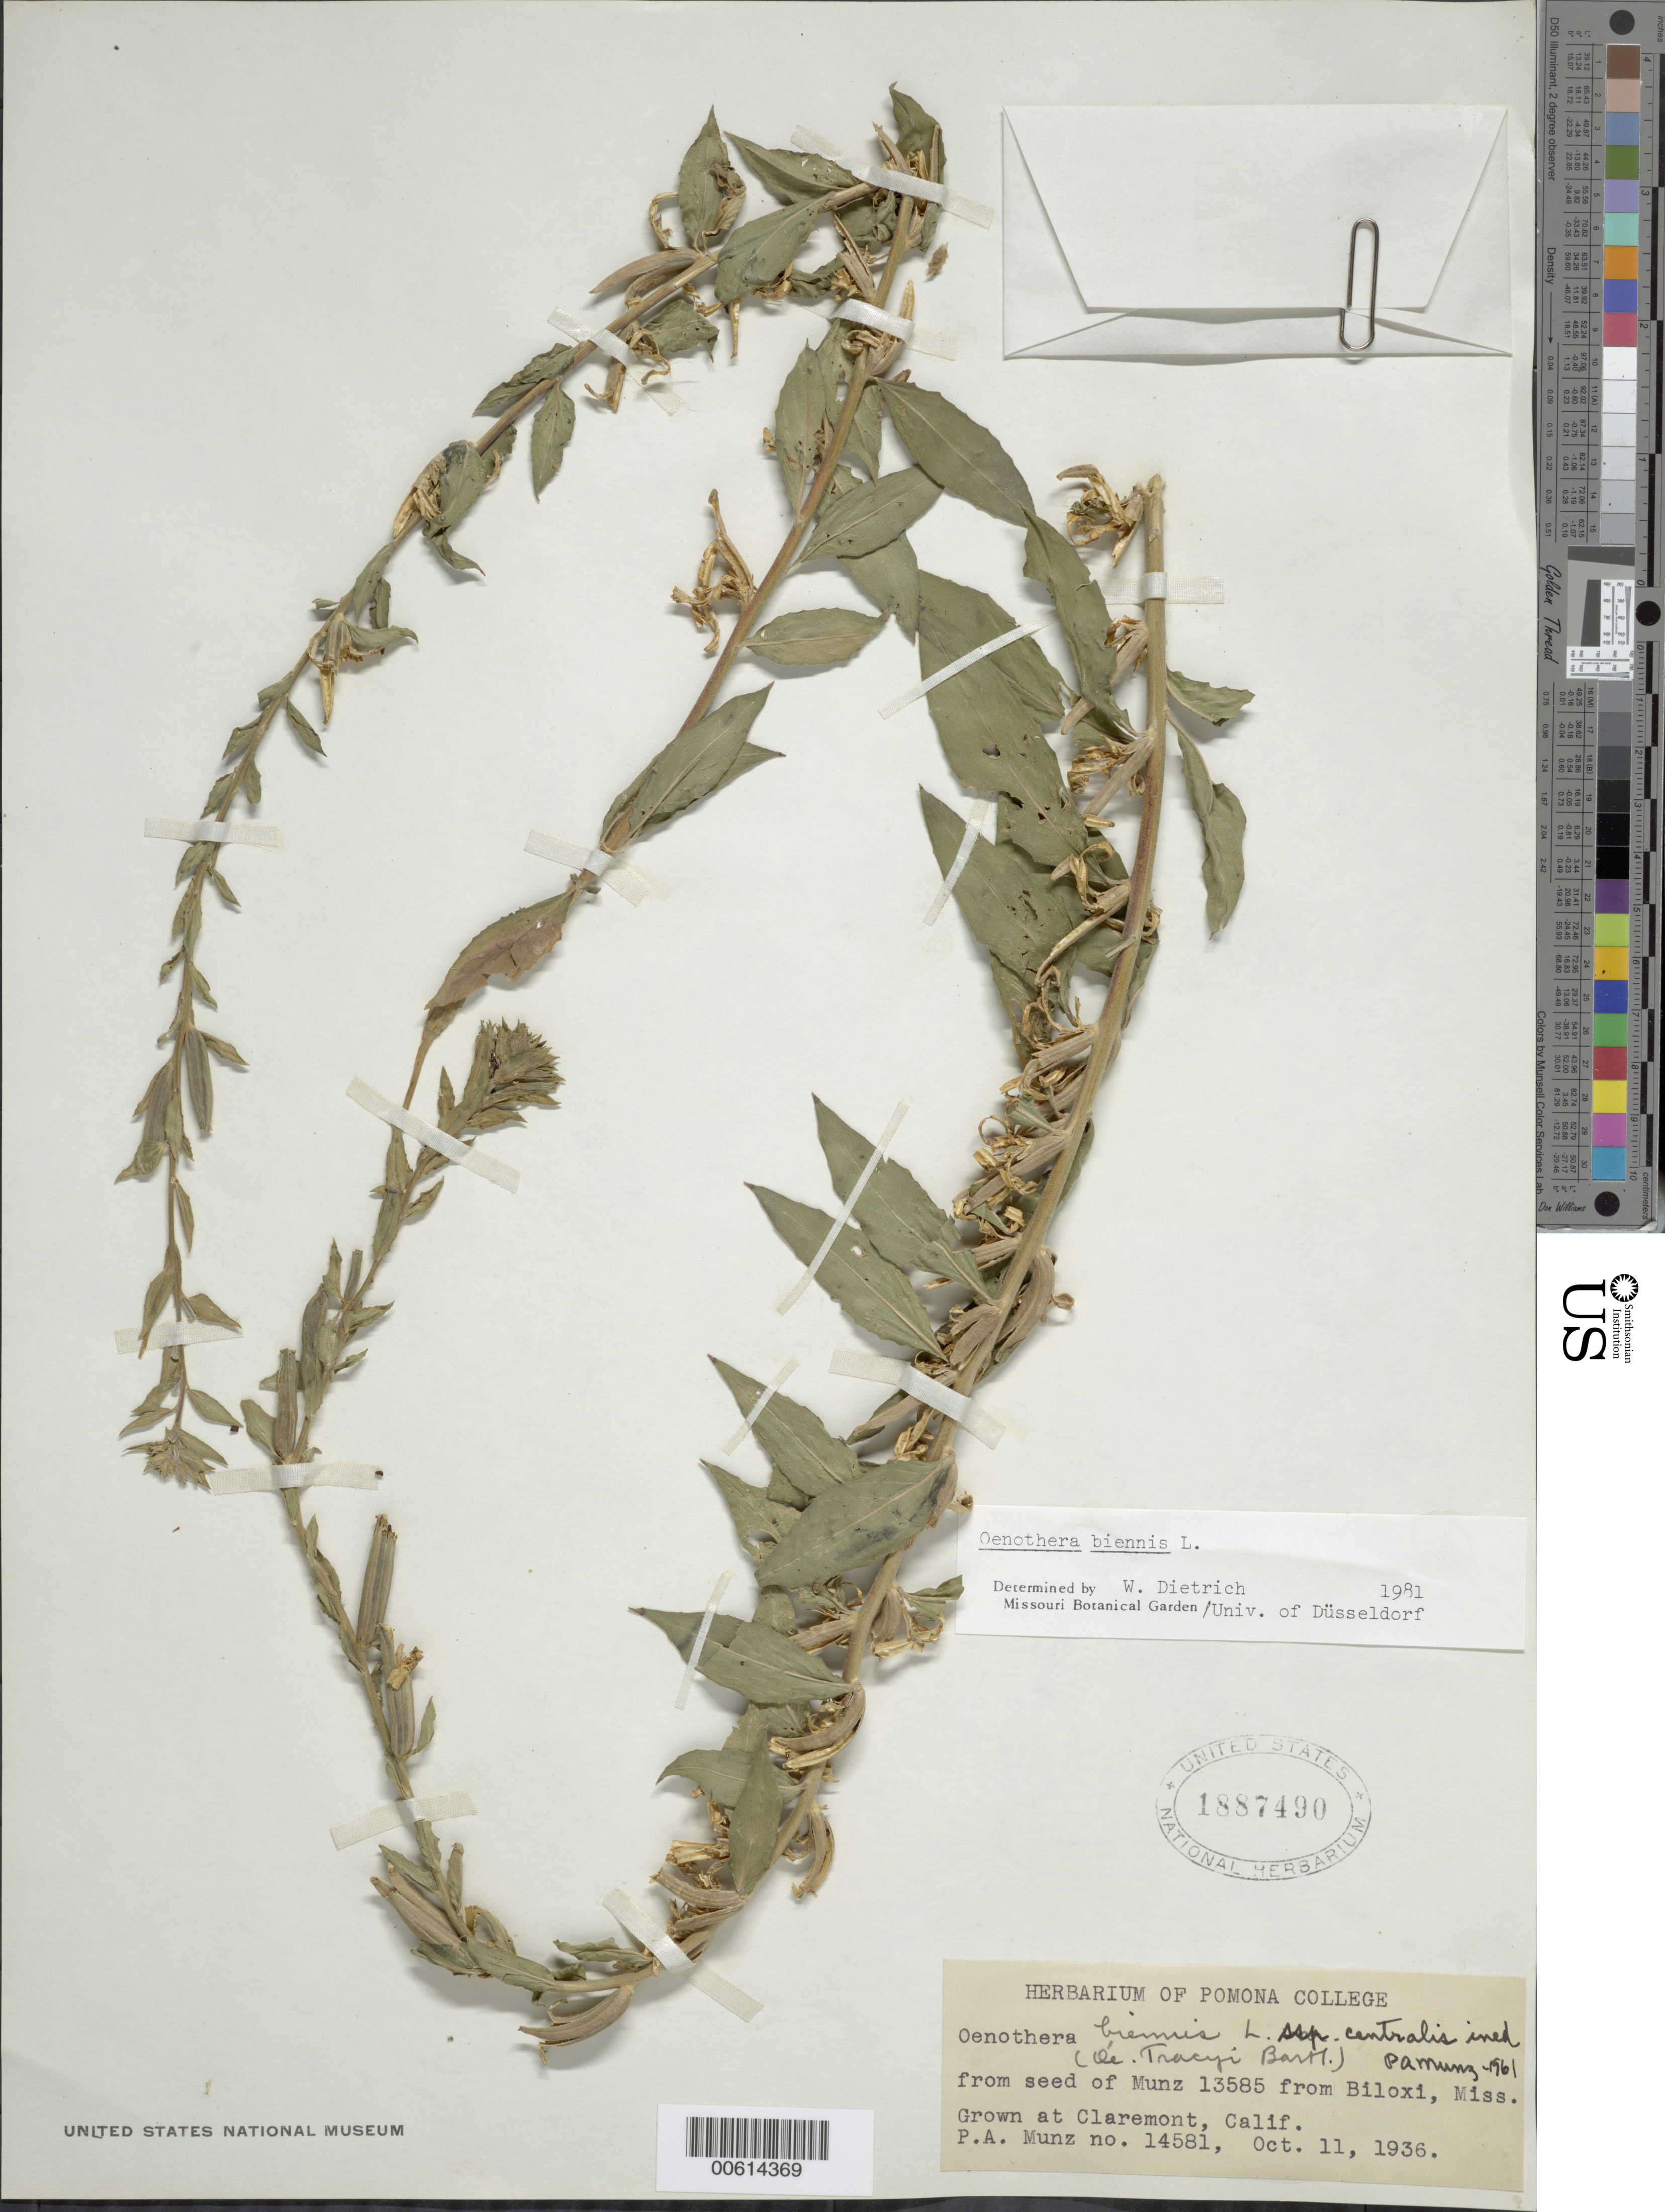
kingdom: Plantae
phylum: Tracheophyta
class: Magnoliopsida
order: Myrtales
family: Onagraceae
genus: Oenothera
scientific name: Oenothera biennis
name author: L.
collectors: P. A. Munz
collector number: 14581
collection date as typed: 11 Oct 1936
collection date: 1936-10-11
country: United States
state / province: California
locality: Pomona College, Claremont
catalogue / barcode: US 1887490